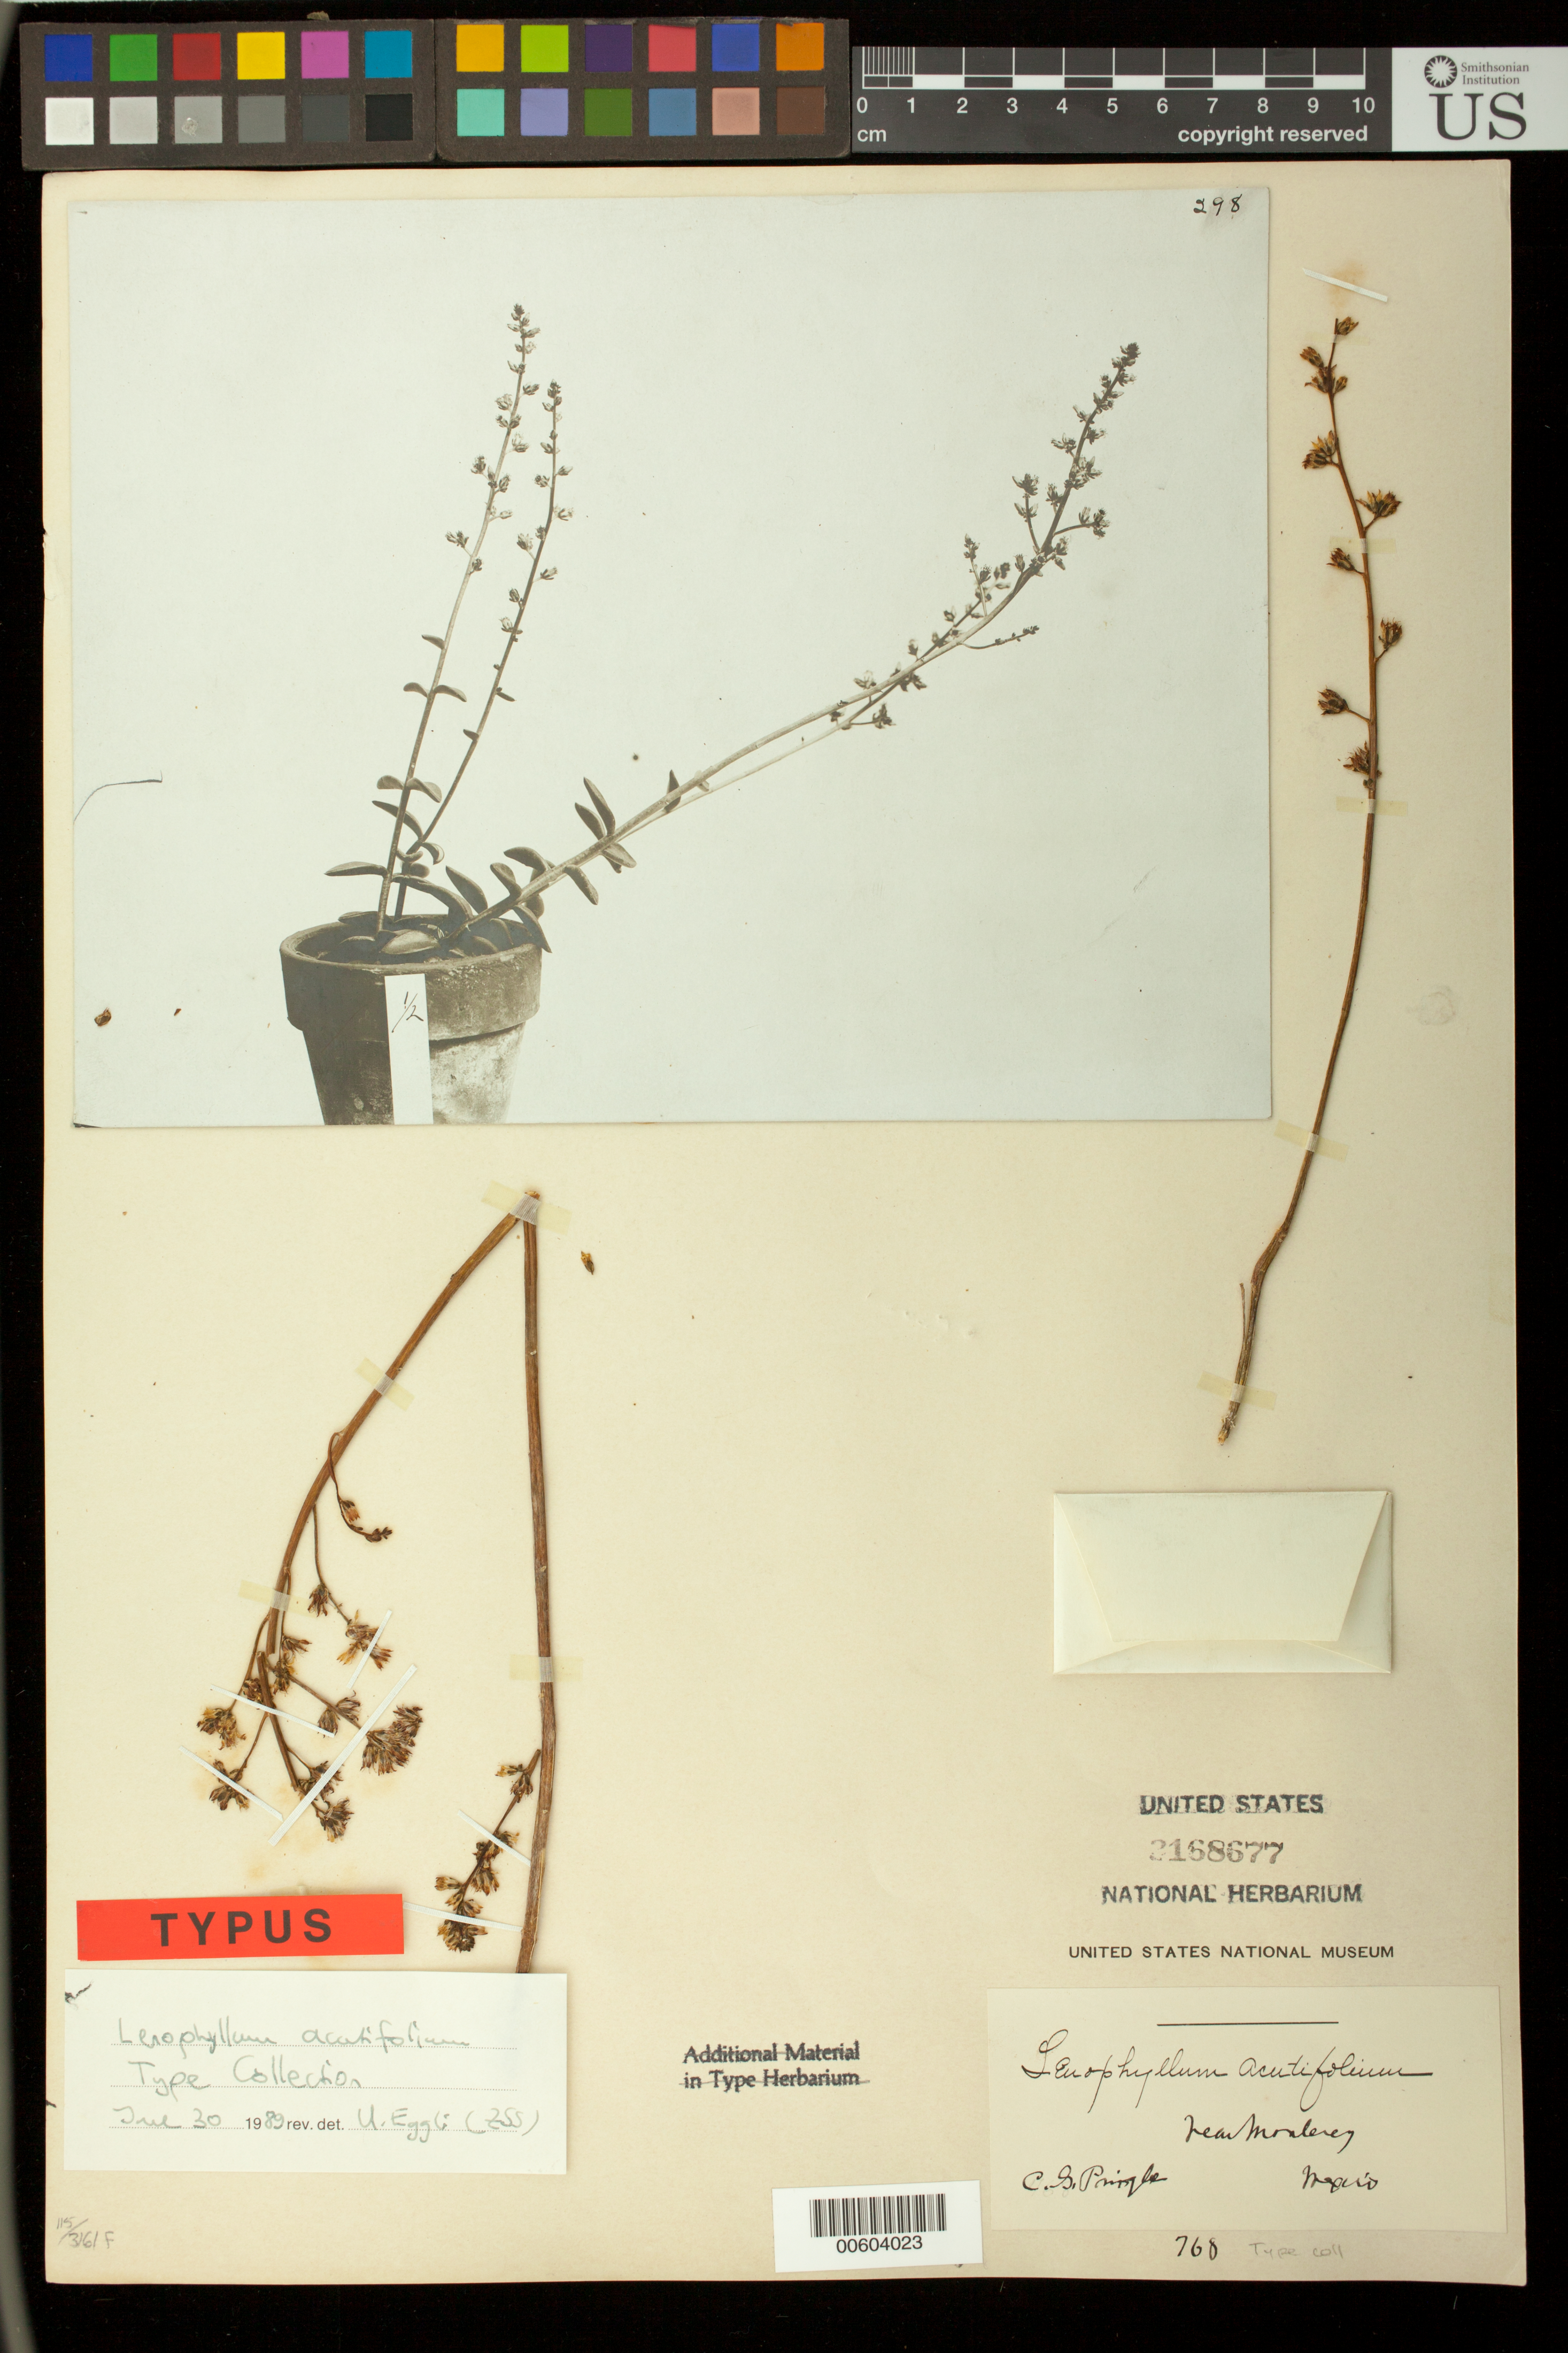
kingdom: Plantae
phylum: Tracheophyta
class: Magnoliopsida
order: Saxifragales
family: Crassulaceae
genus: Lenophyllum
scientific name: Lenophyllum acutifolium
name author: Rose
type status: Possible Type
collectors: C. G. Pringle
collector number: Rose 768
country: Mexico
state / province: Nuevo León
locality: Near Monterey.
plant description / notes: Photograph of cultivated plant attached. Annotated as "Type collection" by U. Eggli (1989) but dubiously type material, possibly from cultivation and/or clonotype.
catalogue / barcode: US 2168677